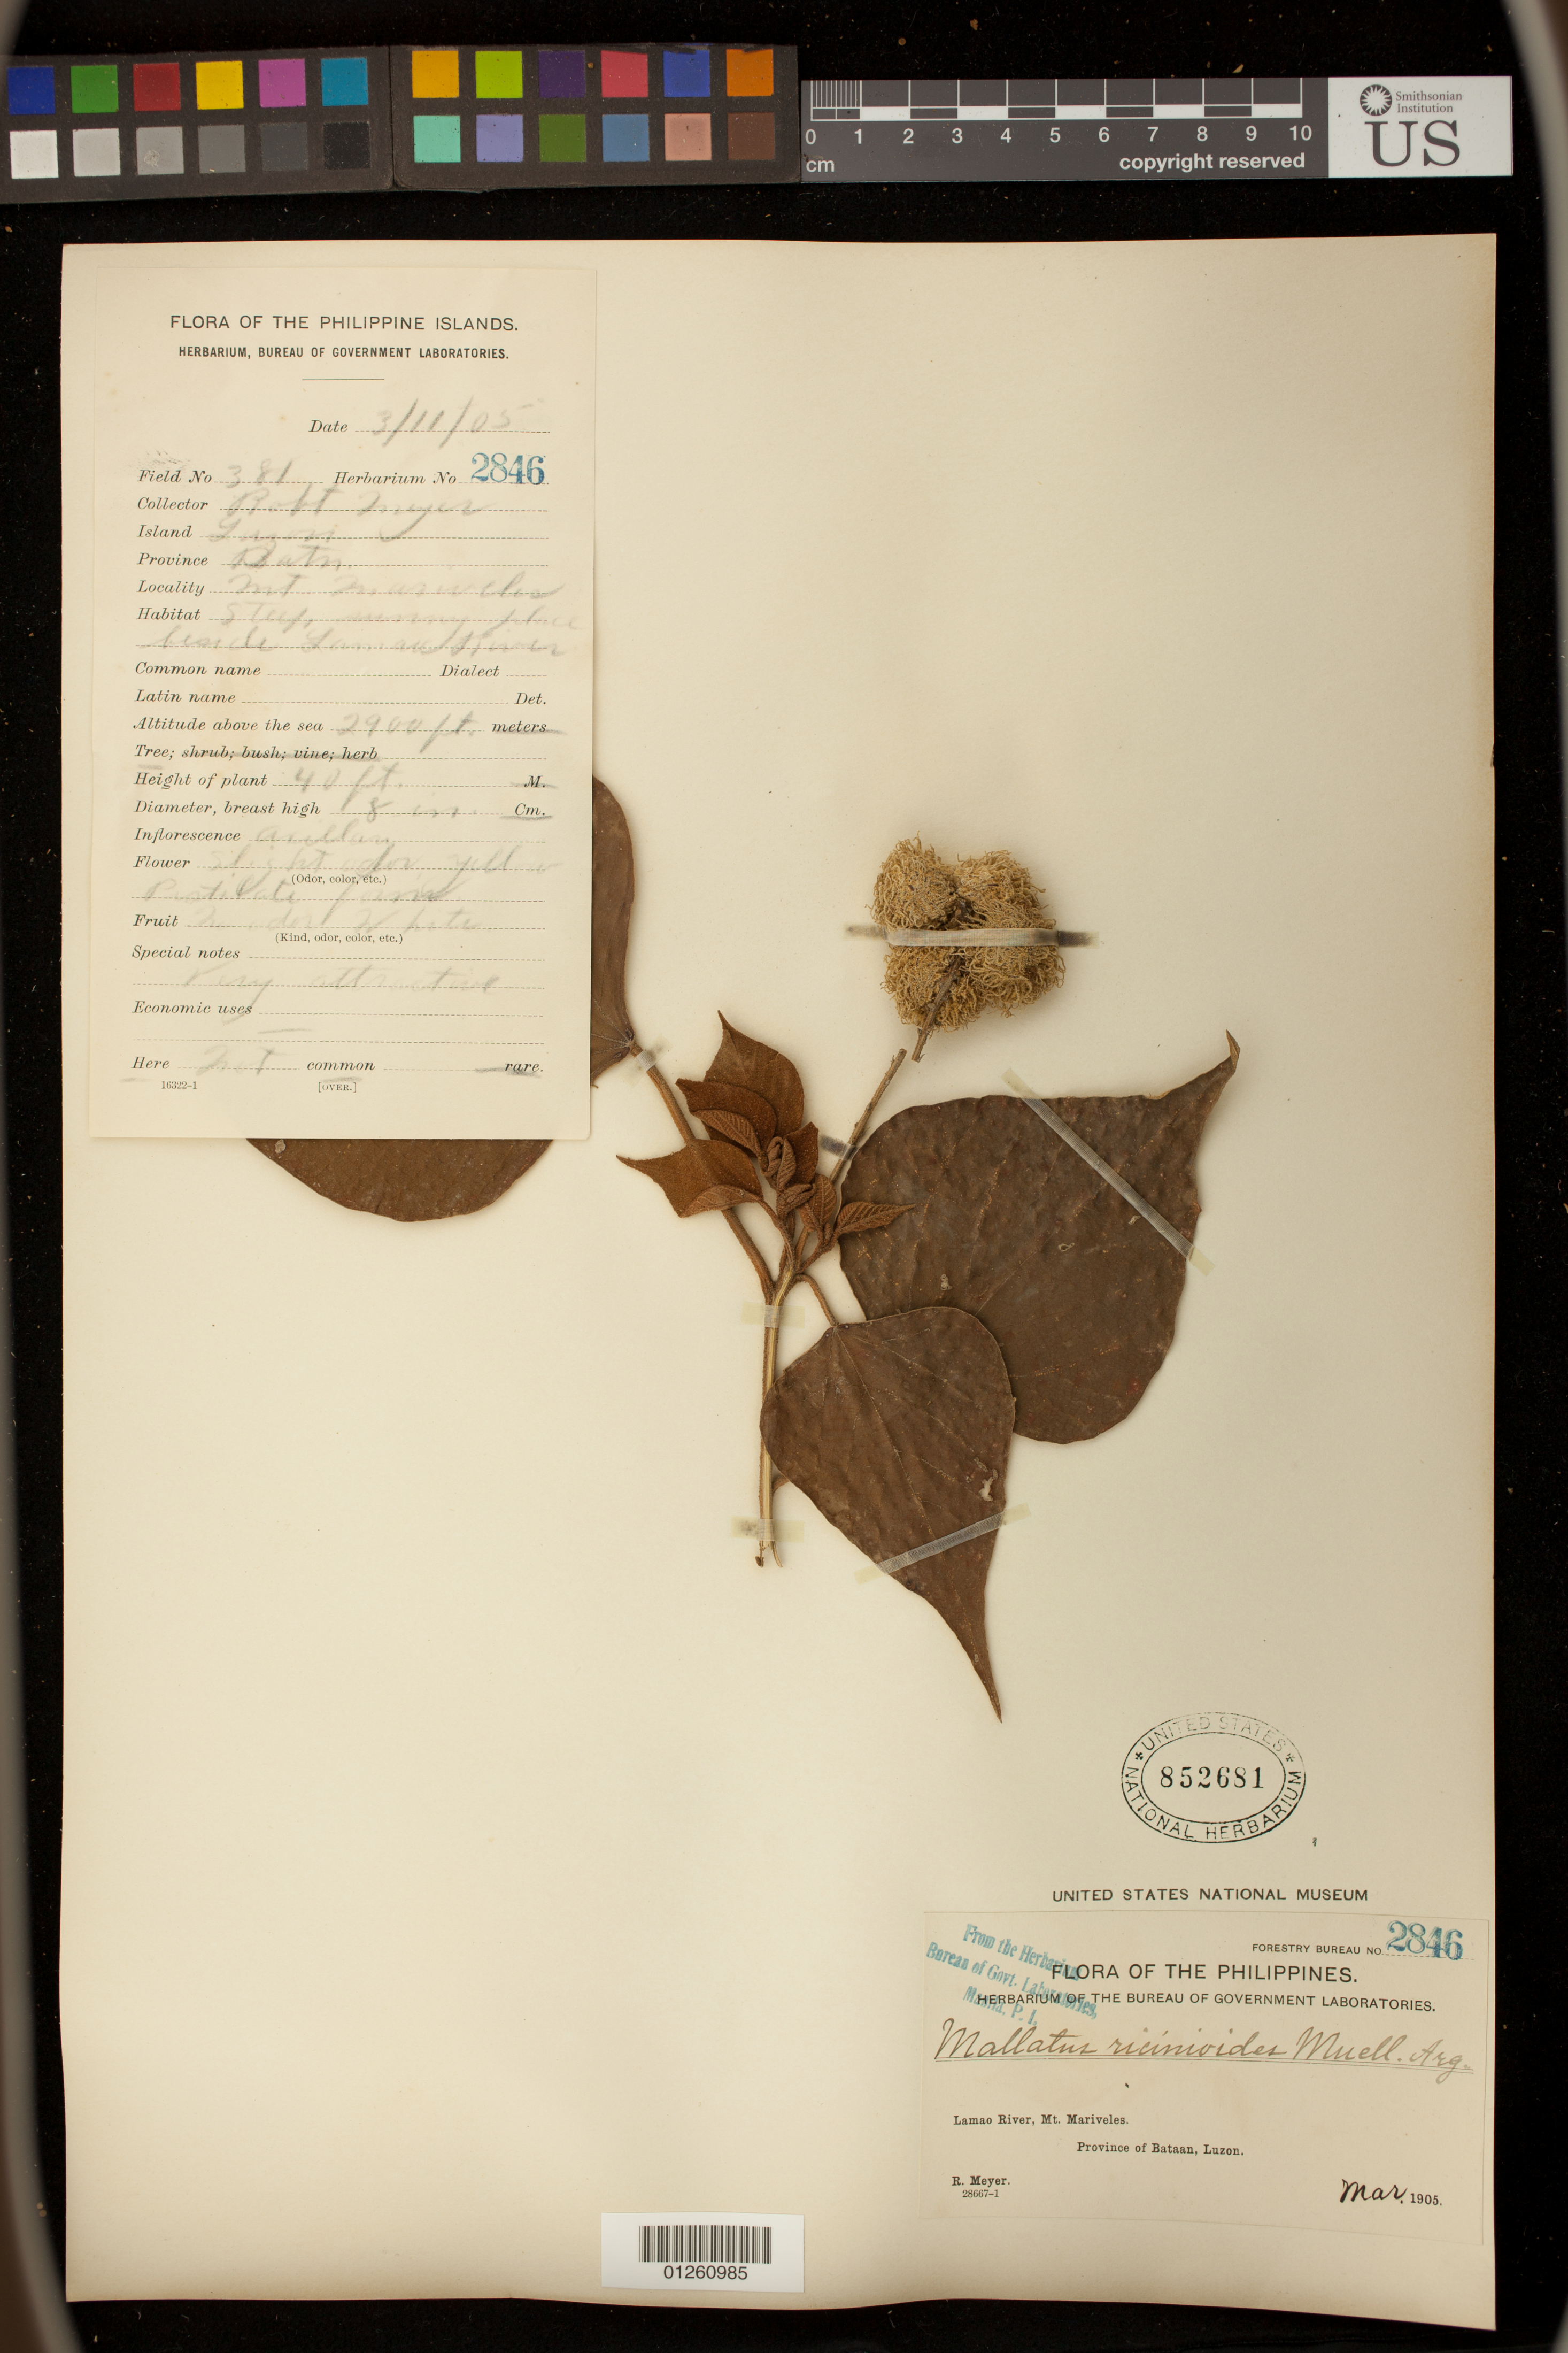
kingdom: Plantae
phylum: Tracheophyta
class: Magnoliopsida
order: Malpighiales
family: Euphorbiaceae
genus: Mallotus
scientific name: Mallotus ricinoides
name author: (Pers.) Müll. Arg.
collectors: R. Meyer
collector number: For. Bur. 2846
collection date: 1905-03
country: Philippines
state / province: Central Luzon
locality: Lamao River, Mt. Mariveles. Province of Bataan, Luzon.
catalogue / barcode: US 852681